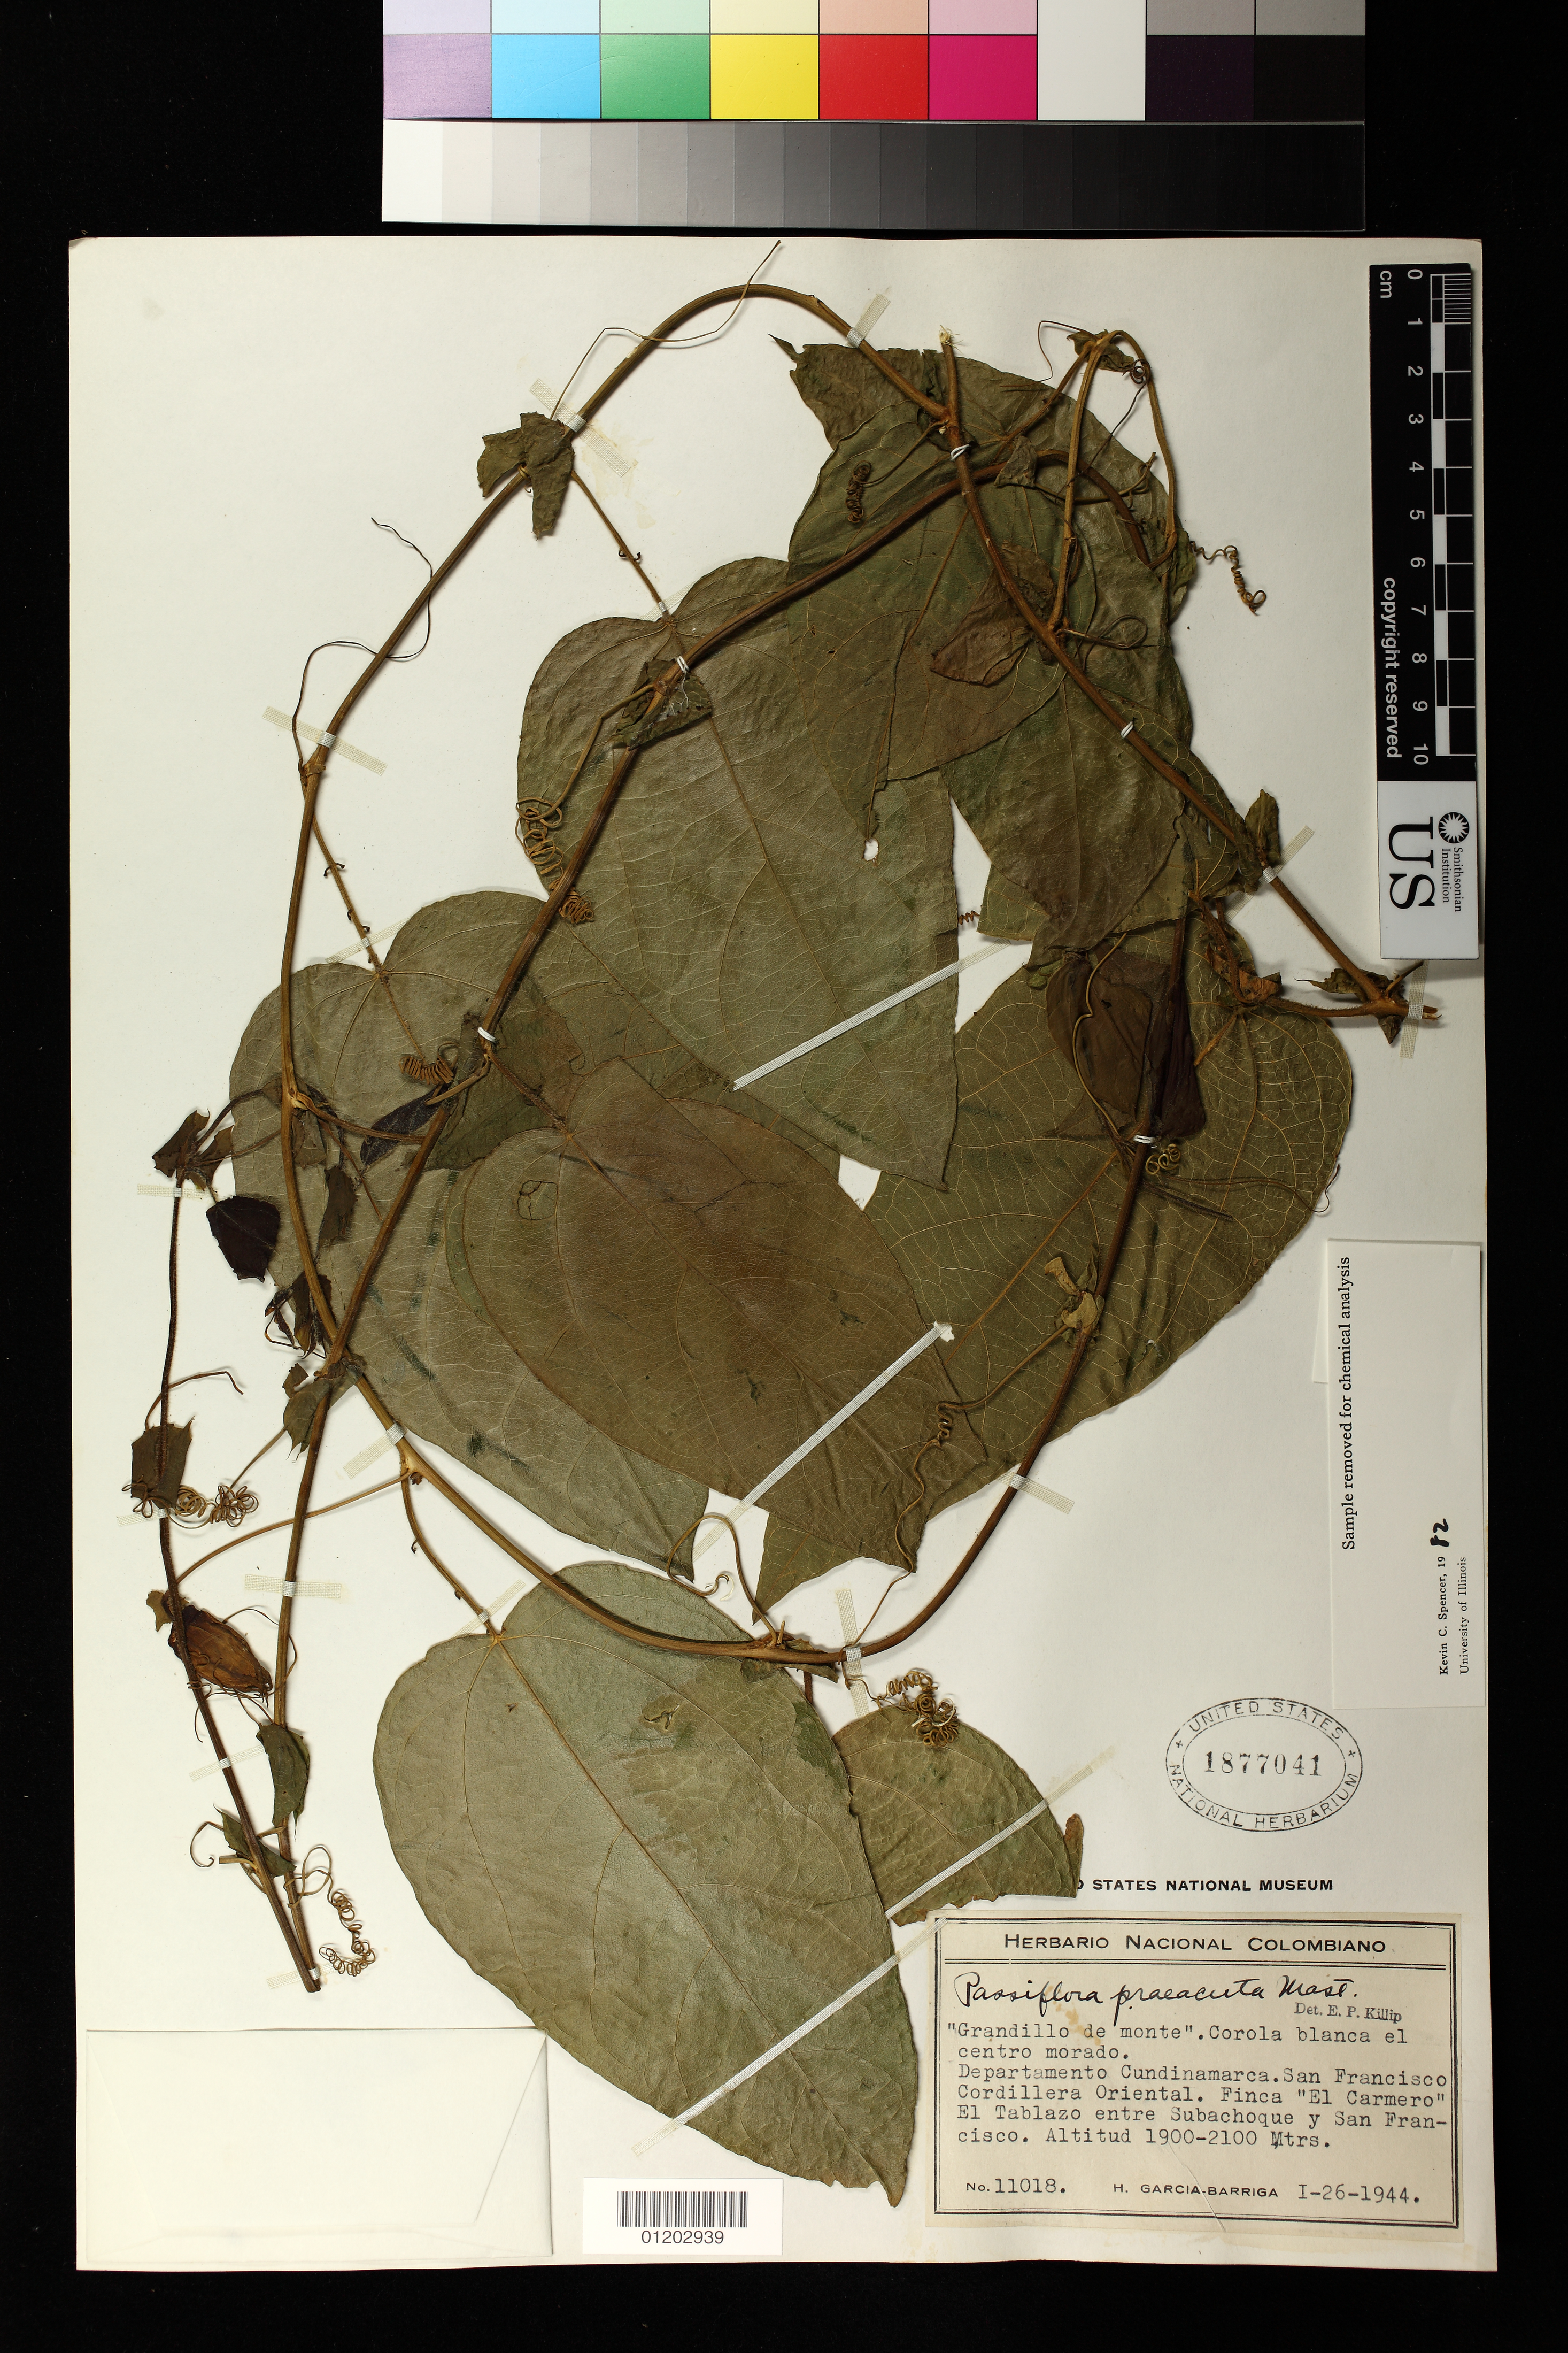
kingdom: Plantae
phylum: Tracheophyta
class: Magnoliopsida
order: Malpighiales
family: Passifloraceae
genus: Passiflora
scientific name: Passiflora praeacuta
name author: Mast.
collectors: H. García Barriga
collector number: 11018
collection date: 1944-01-26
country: Colombia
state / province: Cundinamarca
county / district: San Francisco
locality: Finca "El Carmero" El Tablazo entre Subachoque y San Francisco.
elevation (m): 1900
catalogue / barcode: US 1877041